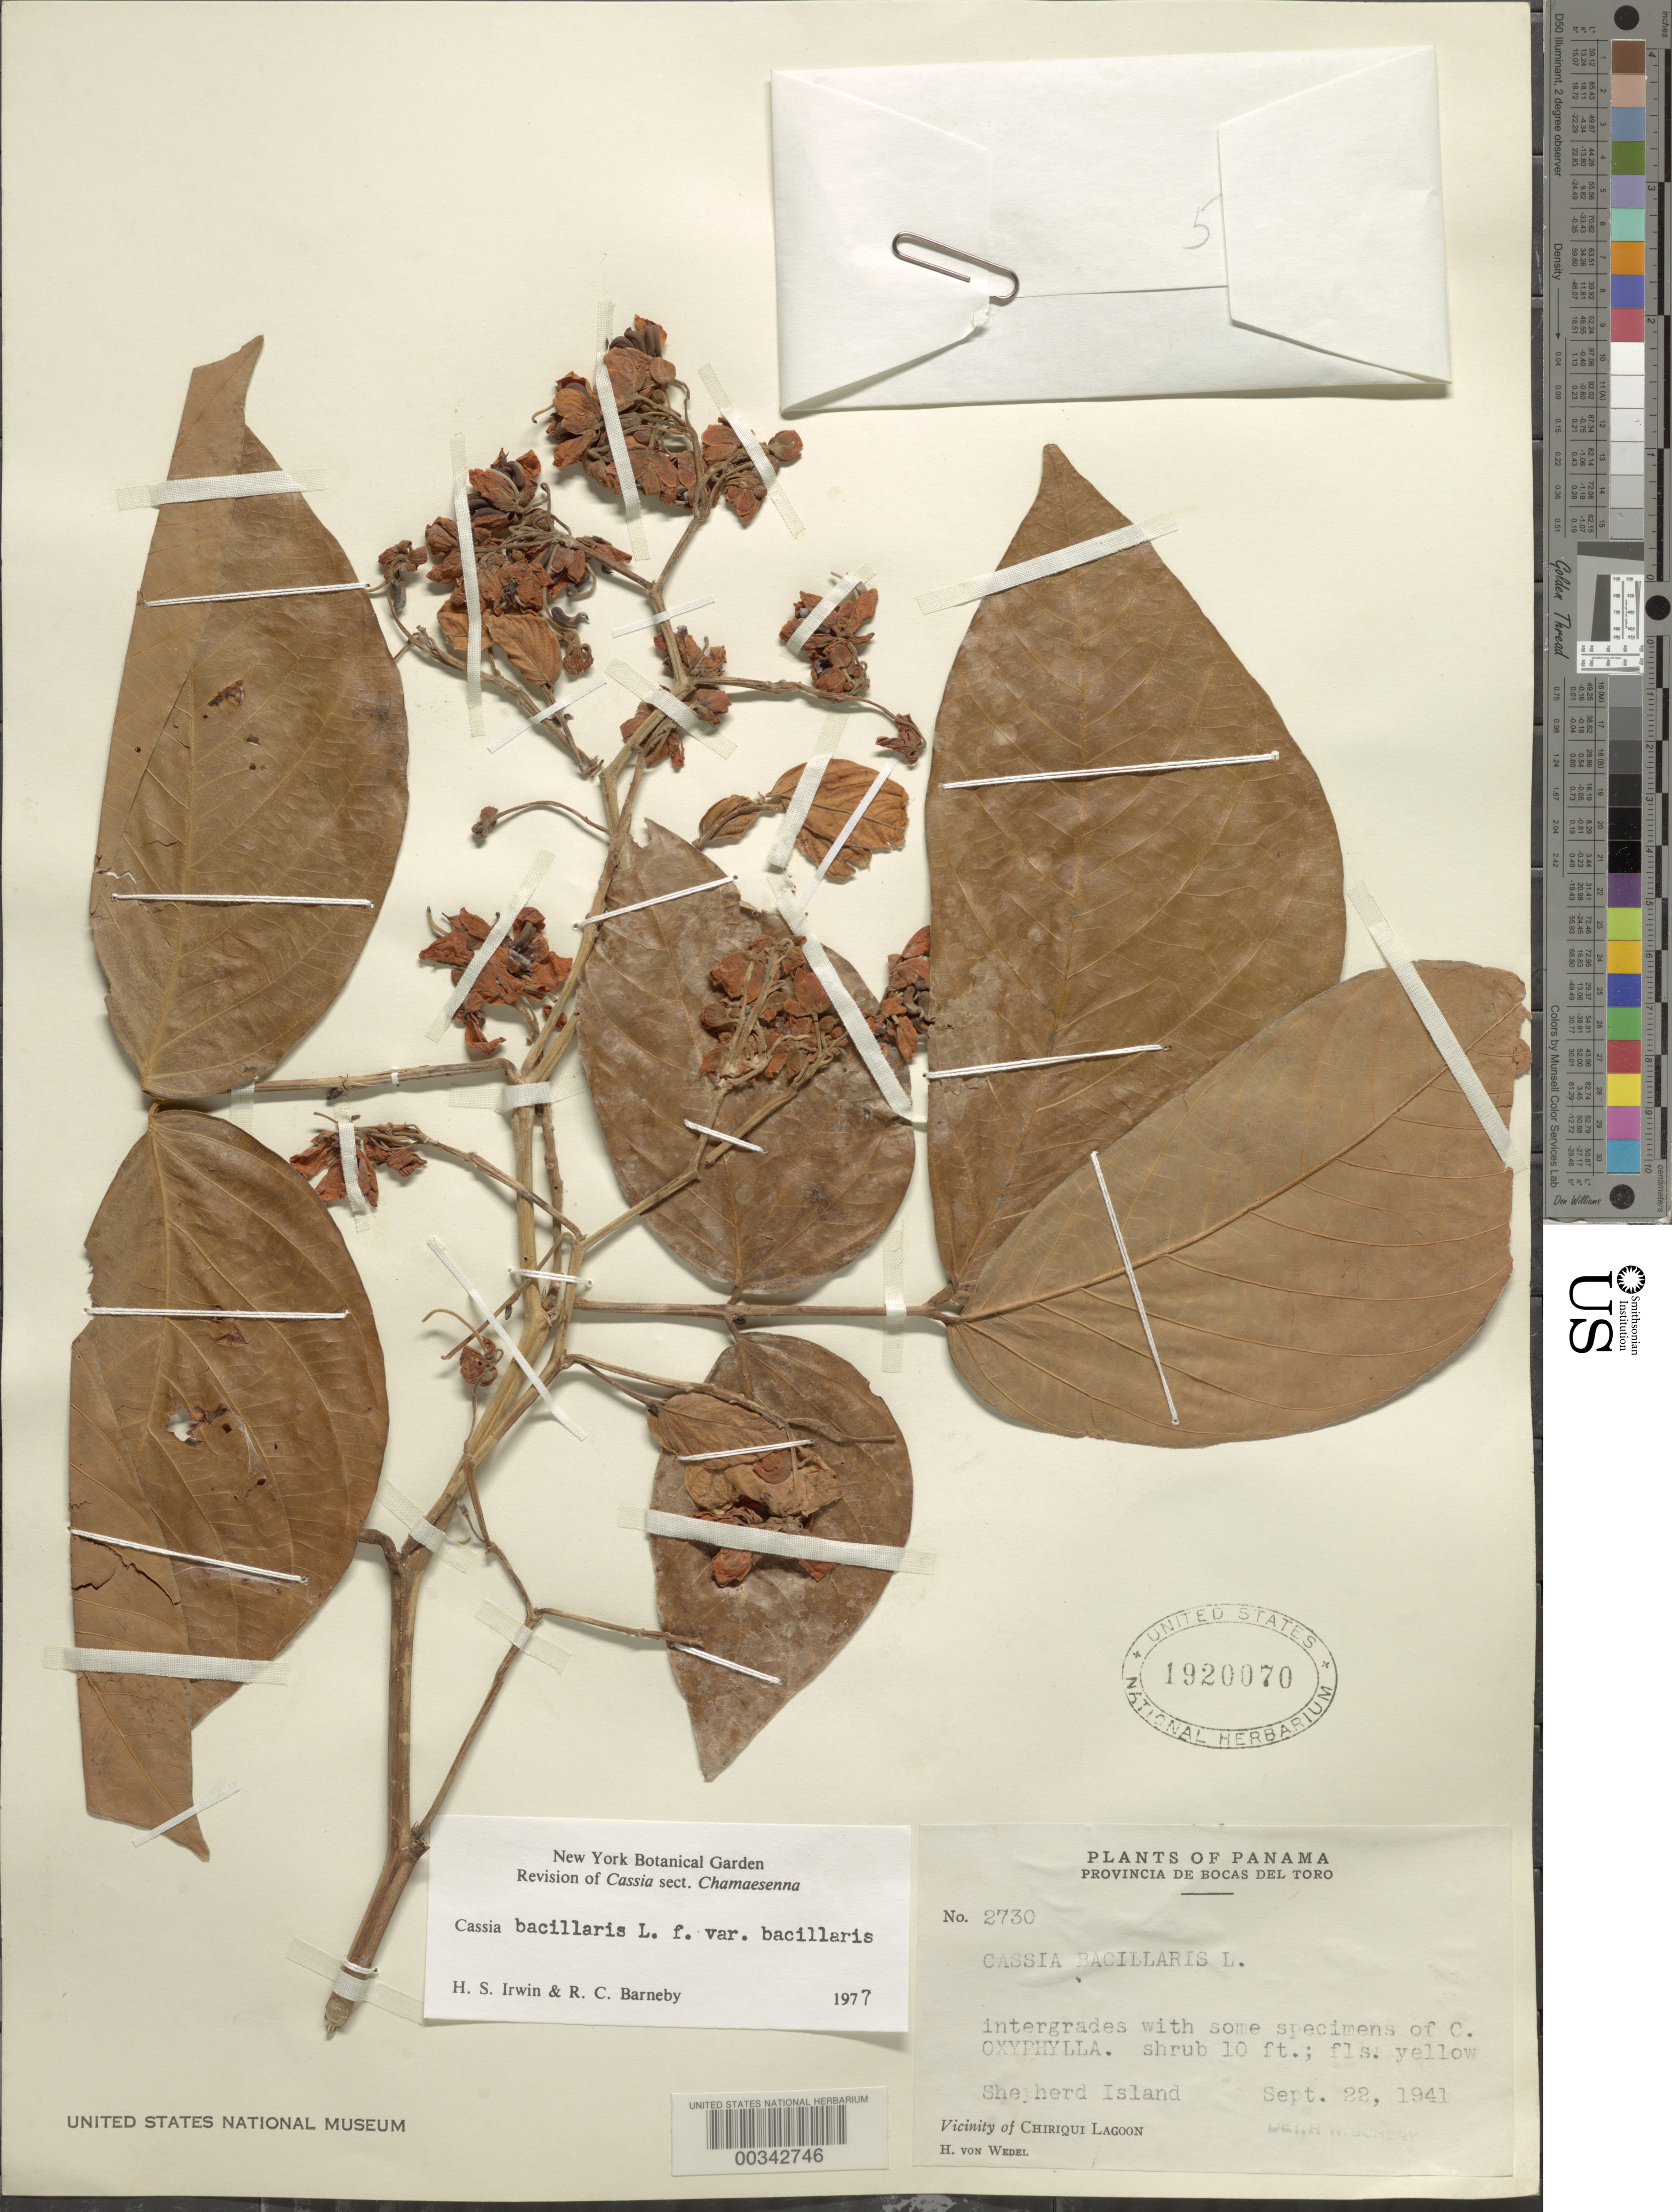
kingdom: Plantae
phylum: Tracheophyta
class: Magnoliopsida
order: Fabales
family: Fabaceae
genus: Senna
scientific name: Senna bacillaris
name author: (L. f.) H.S. Irwin & Barneby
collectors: H. von Wedel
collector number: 2730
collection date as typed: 22 Sep 1941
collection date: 1941-09-22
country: Panama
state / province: Bocas del Toro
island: Pastores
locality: Shepherd Island. [= Isla Pastores]; vicinity of Chiriquí Lagoon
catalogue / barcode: US 1920070